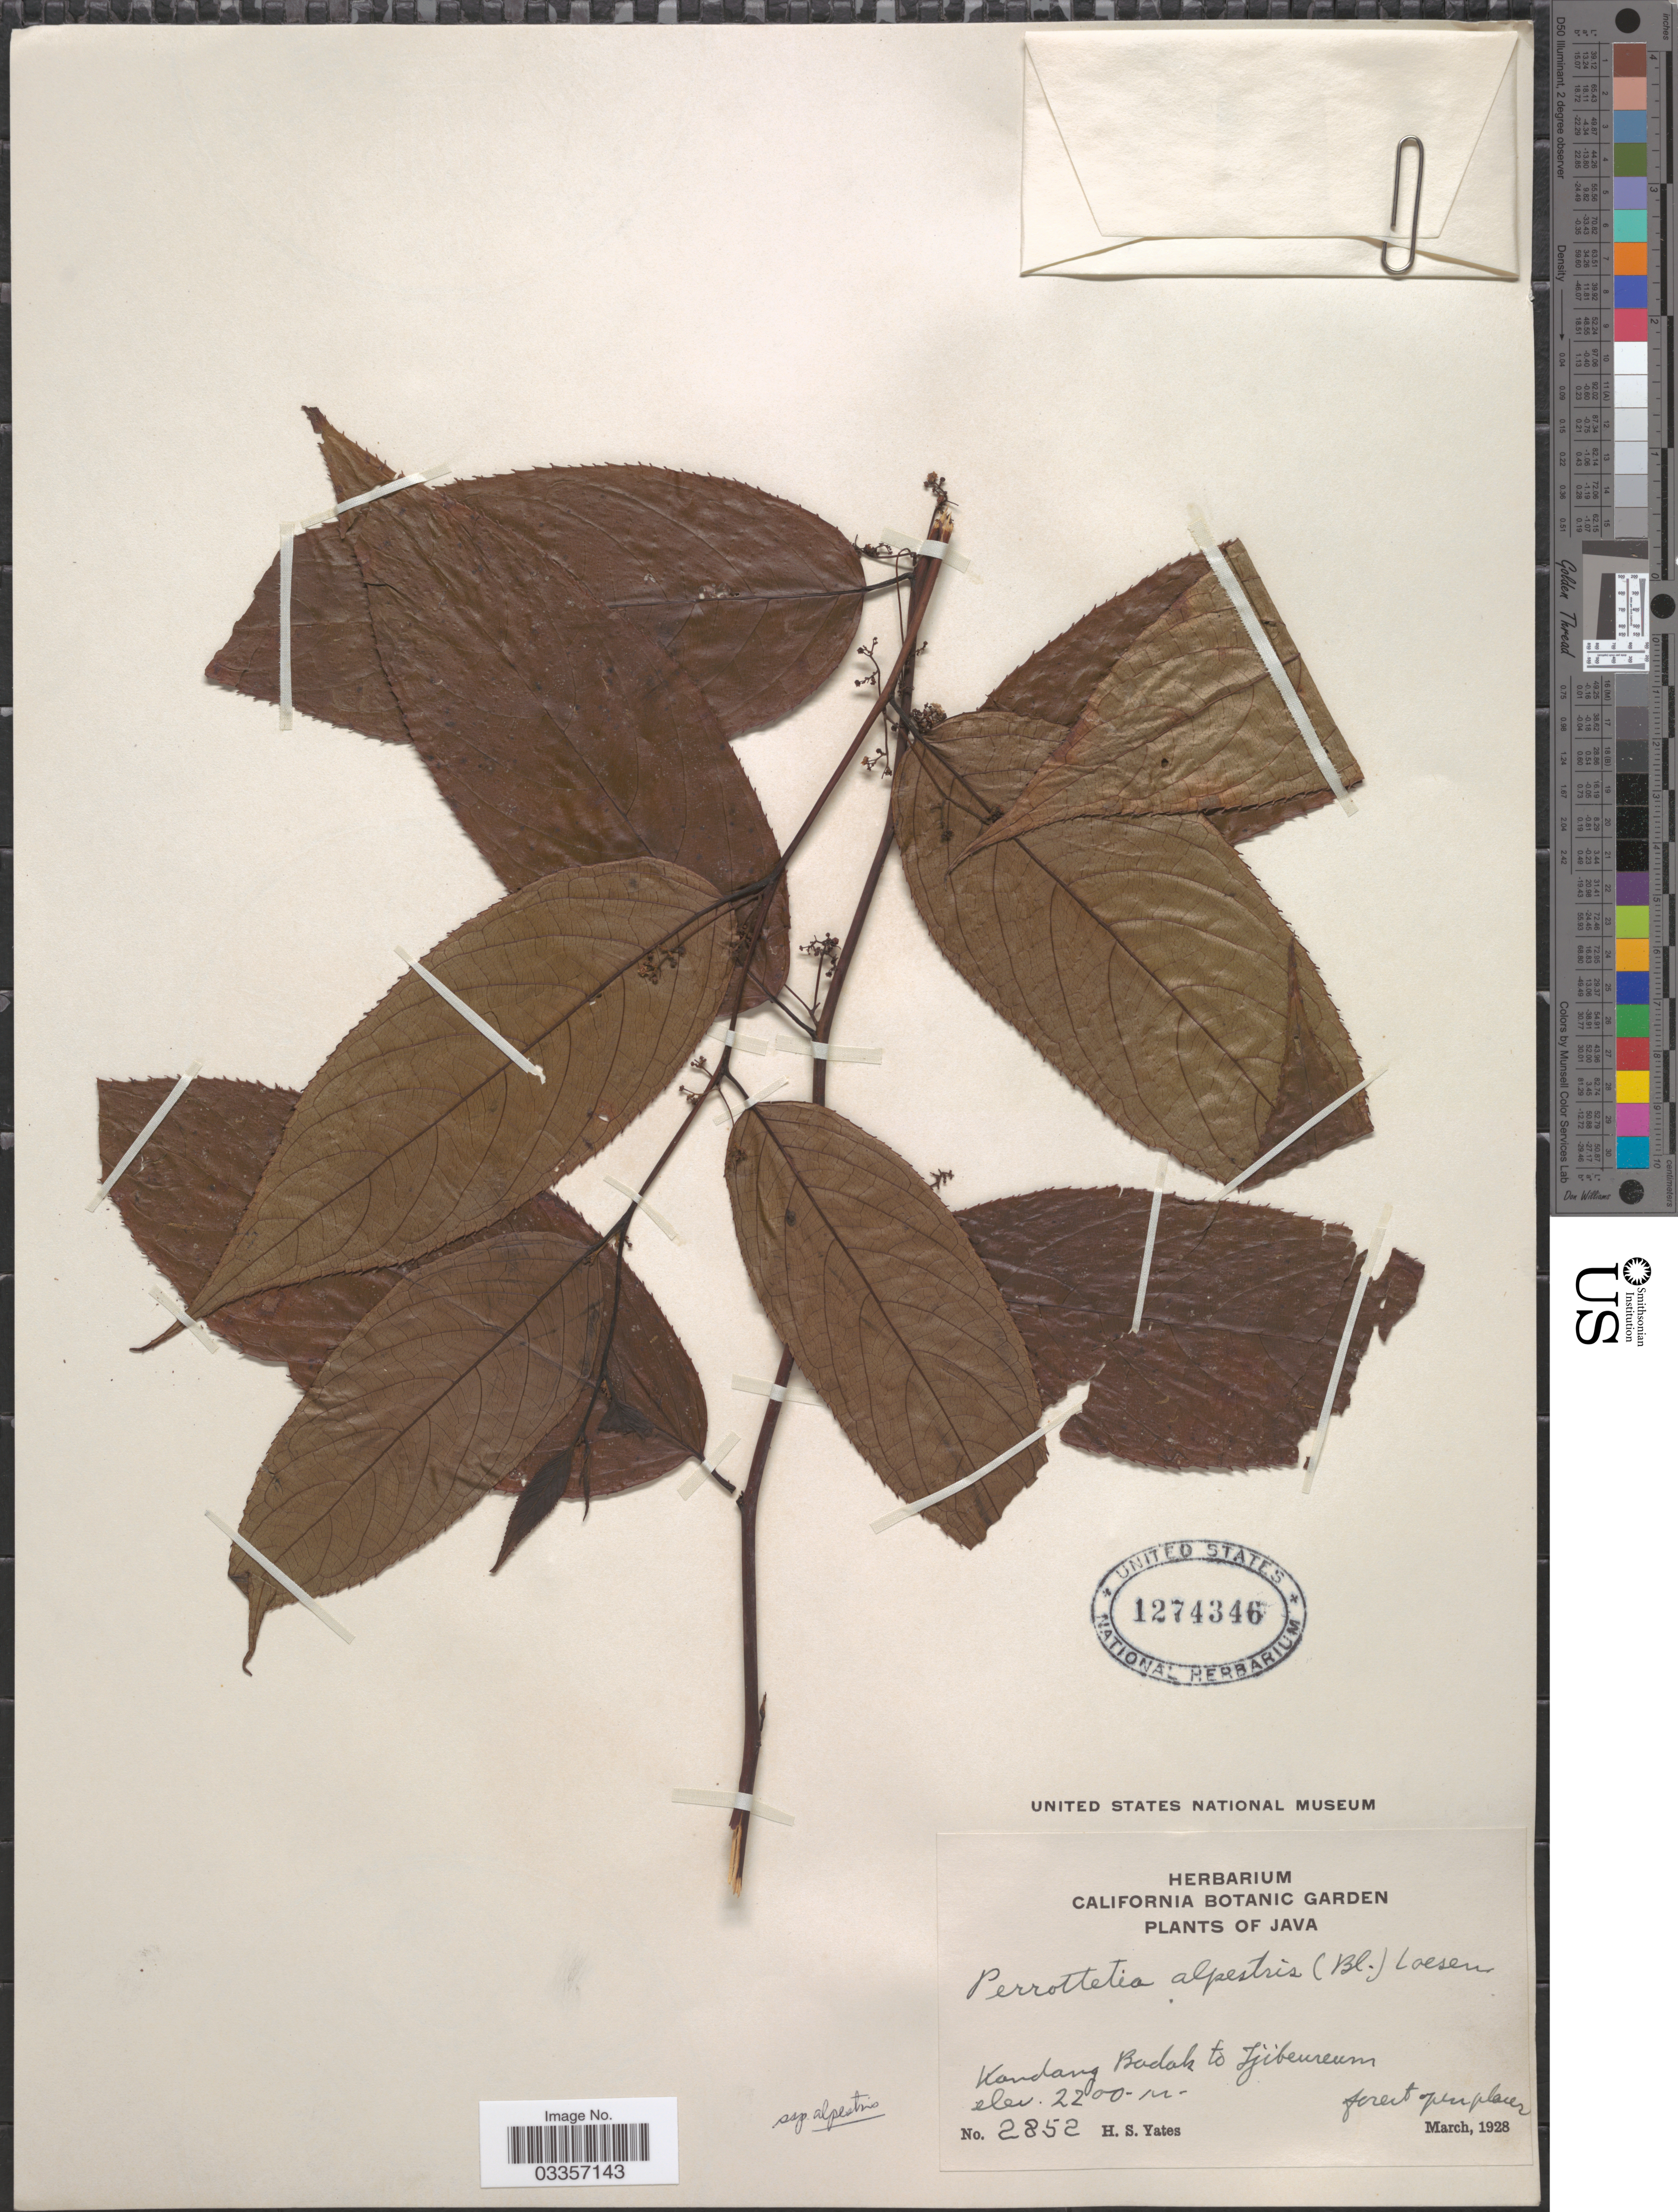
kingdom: Plantae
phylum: Tracheophyta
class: Magnoliopsida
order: Huerteales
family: Dipentodontaceae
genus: Perrottetia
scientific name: Perrottetia alpestris subsp. alpestris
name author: (Blume) Loes.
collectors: H. S. Yates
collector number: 2852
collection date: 1928-03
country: Indonesia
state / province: Java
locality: Kandang Badak to Tjibeureum.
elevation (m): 2200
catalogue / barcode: US 1274346